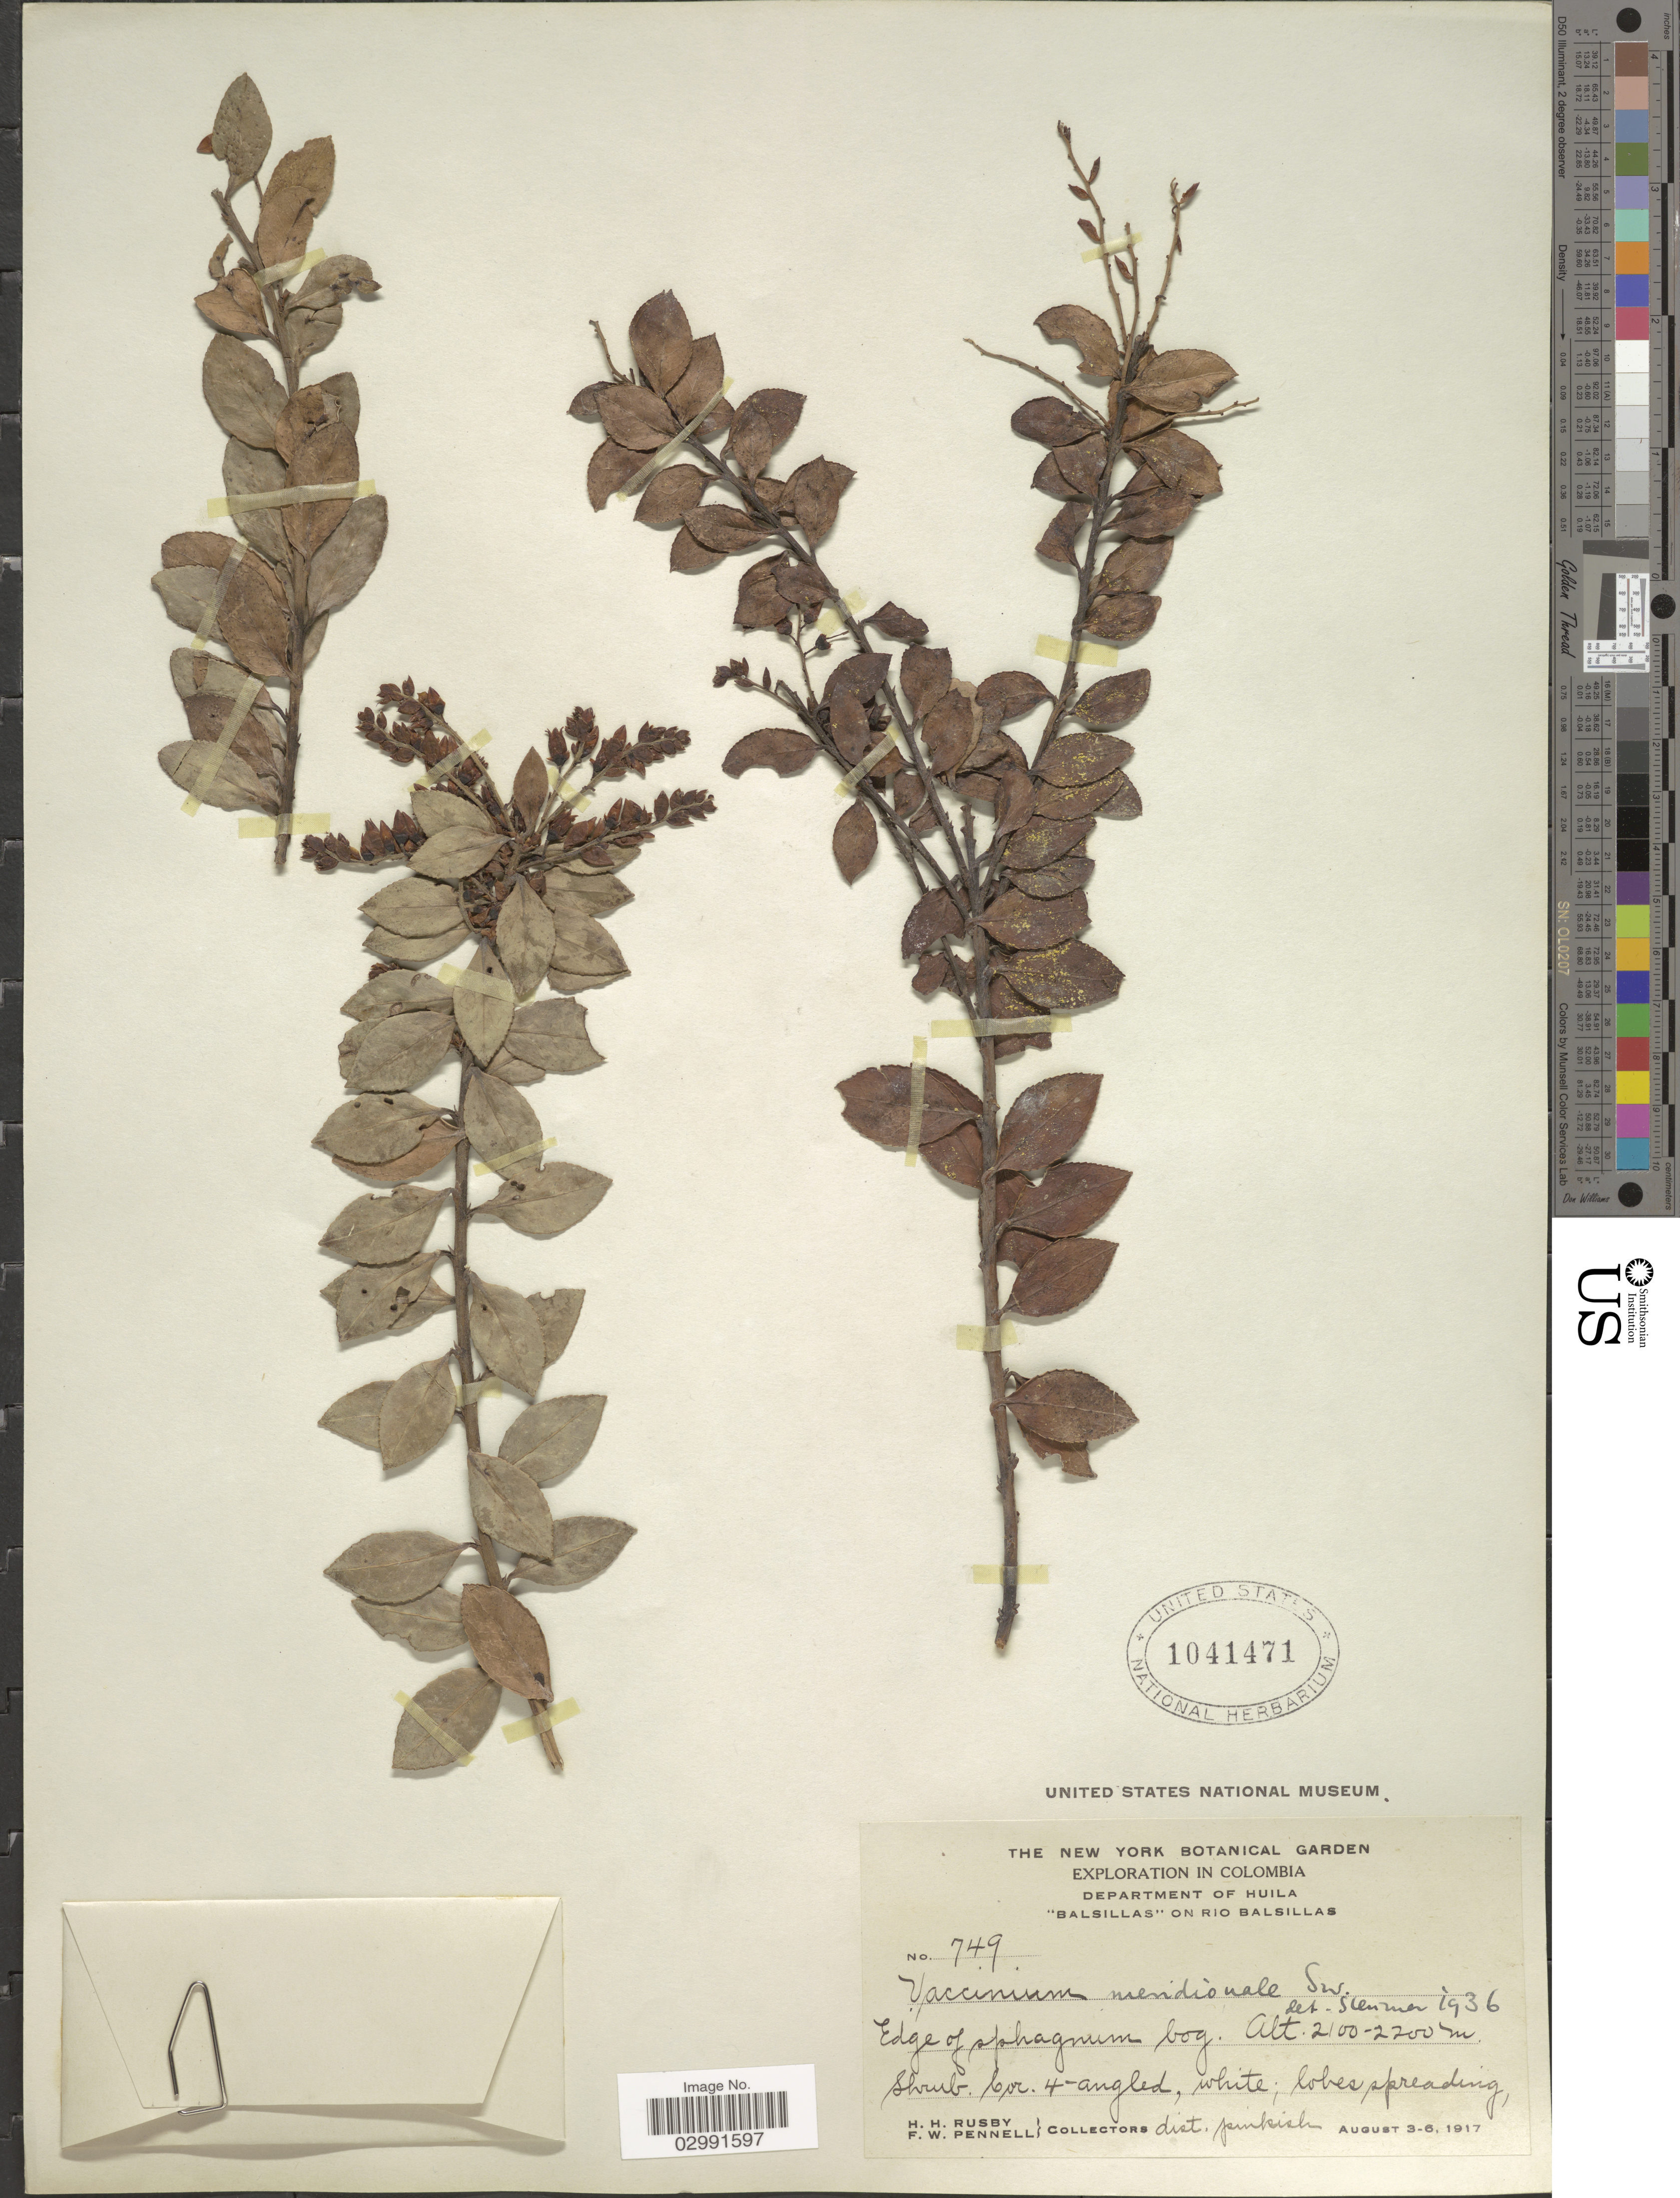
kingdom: Plantae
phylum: Tracheophyta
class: Magnoliopsida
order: Ericales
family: Ericaceae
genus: Vaccinium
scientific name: Vaccinium meridionale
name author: Sw.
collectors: H. H. Rusby & F. W. Pennell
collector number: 749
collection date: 1917-08-03/1917-08-06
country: Colombia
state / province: Huila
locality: Department of Huila. "Balsillas" on Rio Balsillas. Edge of sphagnum bog.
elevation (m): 2100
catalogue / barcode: US 1041471